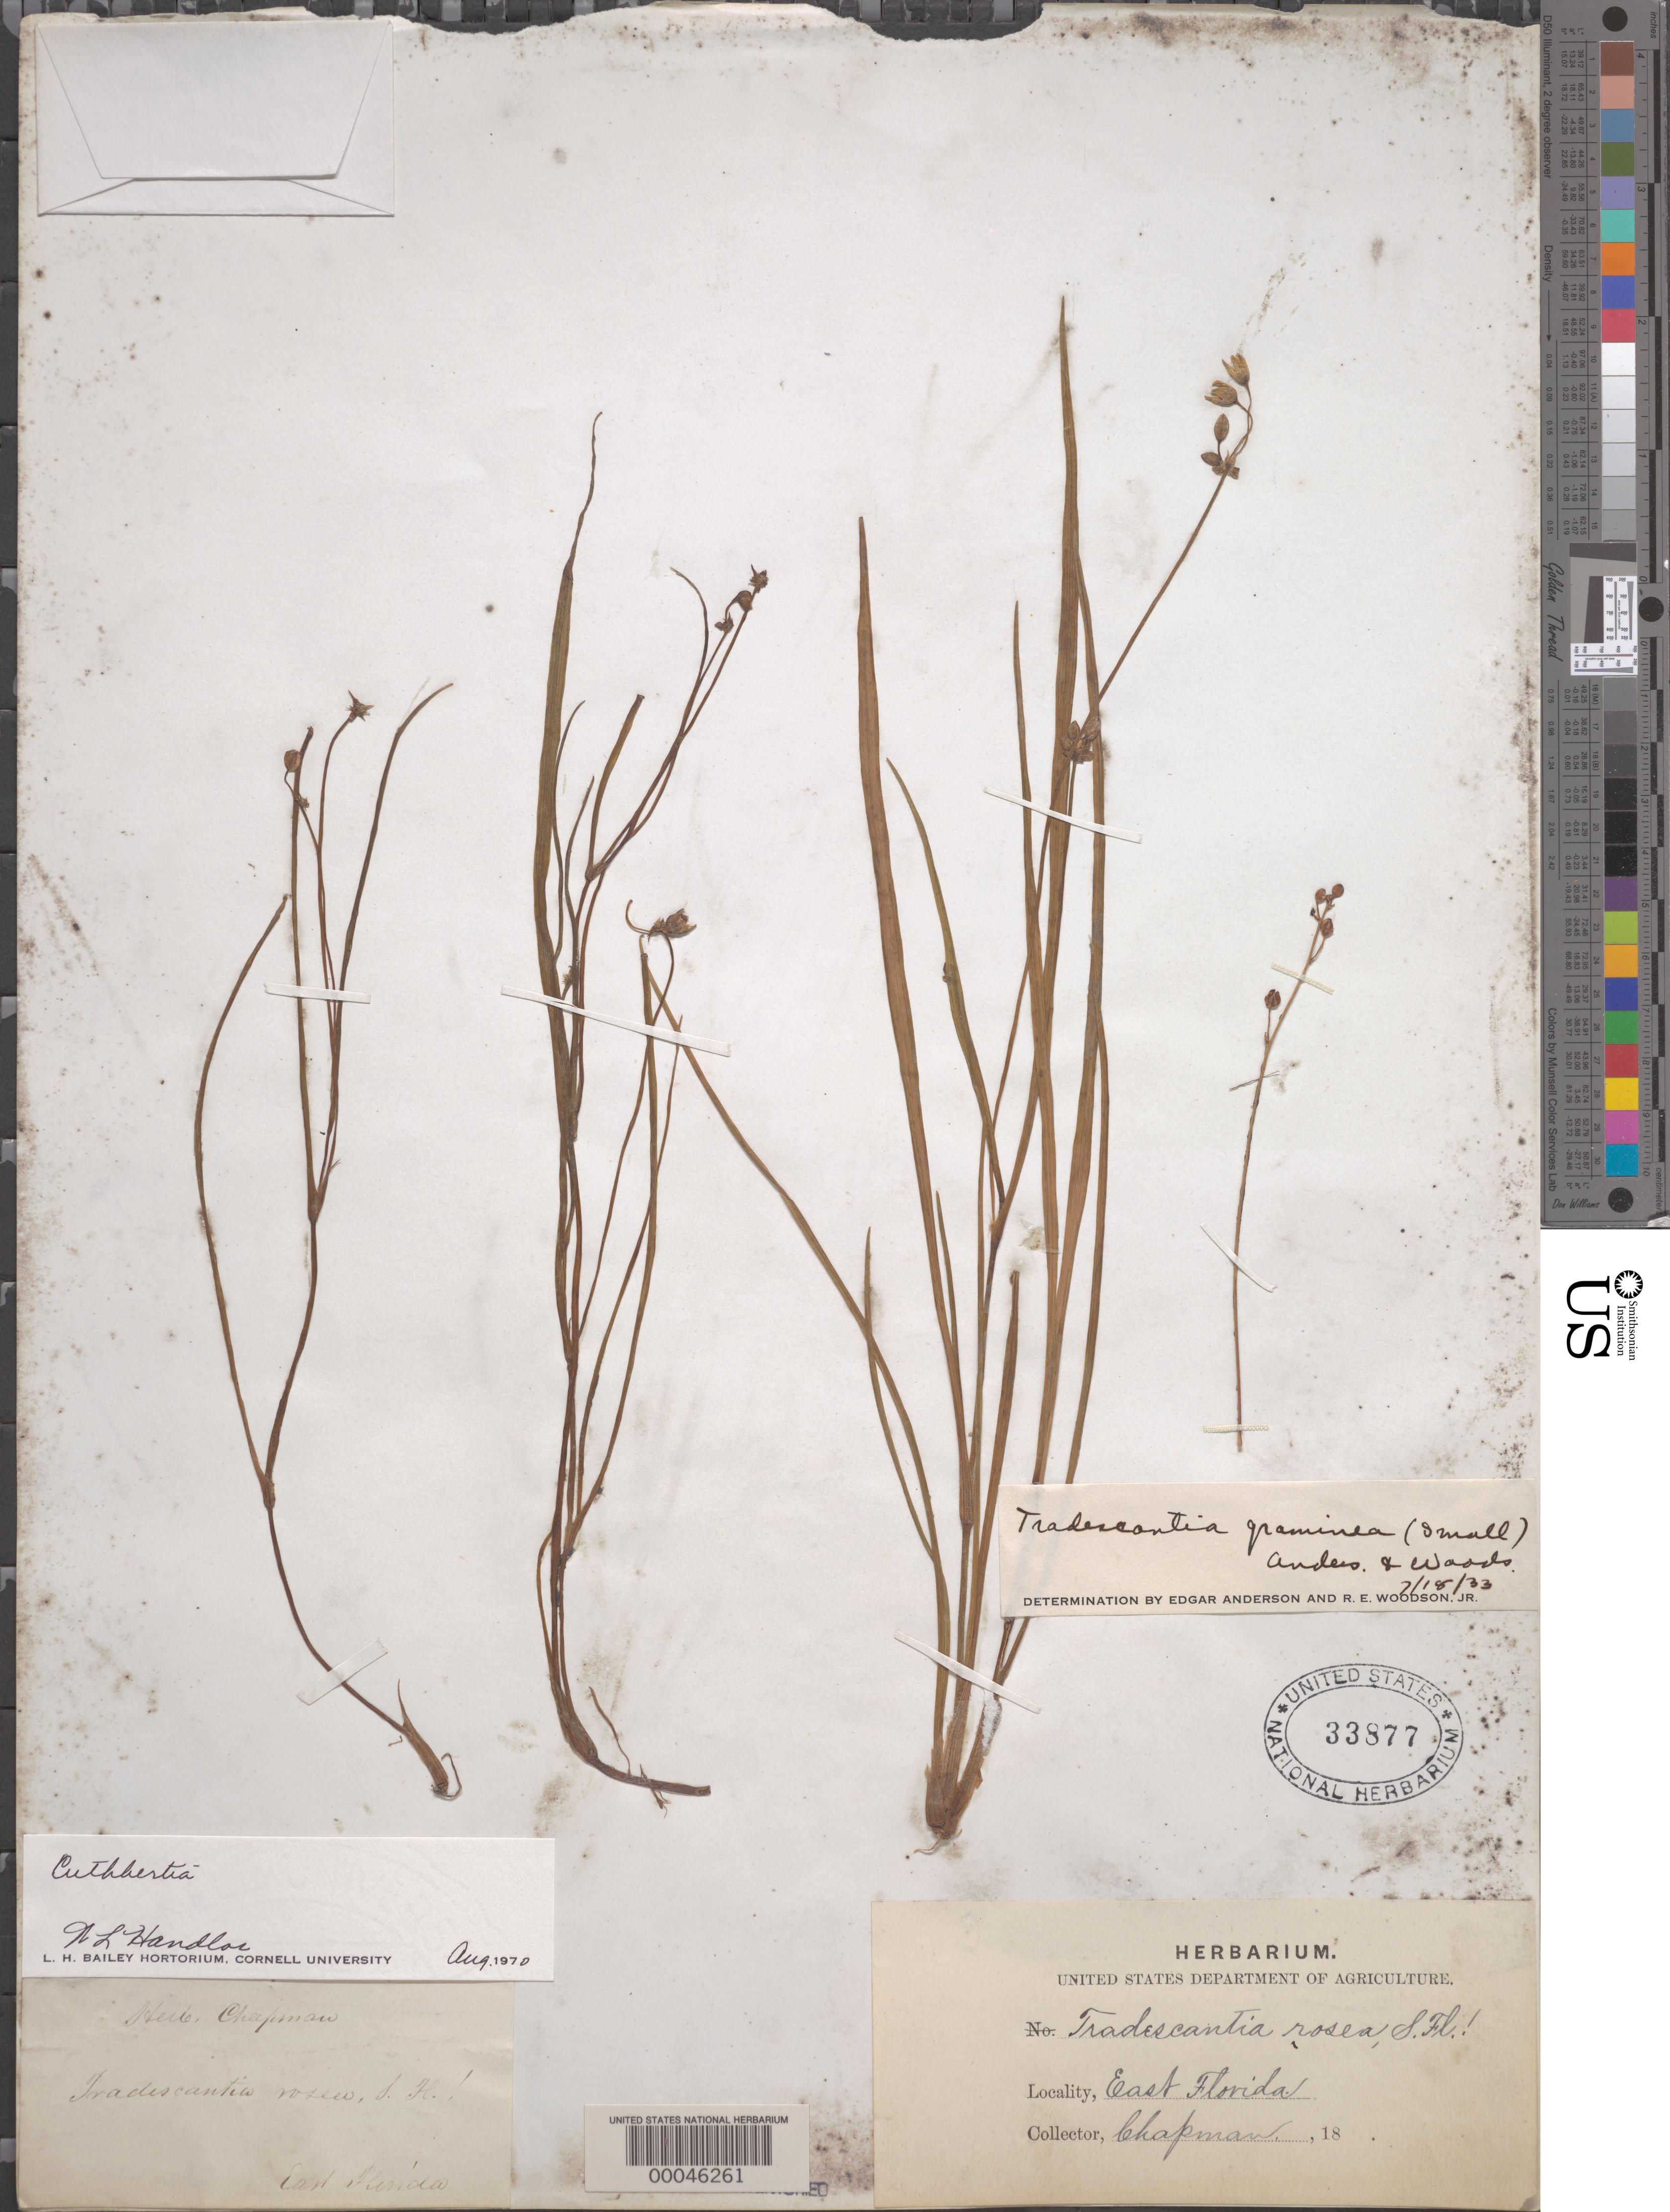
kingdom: Plantae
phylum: Tracheophyta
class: Liliopsida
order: Commelinales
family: Commelinaceae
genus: Cuthbertia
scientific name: Cuthbertia graminea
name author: Small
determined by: Strong, Mark T., (BOT), Smithsonian Institution - National Museum of Natural History (UNITED STATES)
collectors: A. W. Chapman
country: United States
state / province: Florida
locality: Eastern florida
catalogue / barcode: US 33877